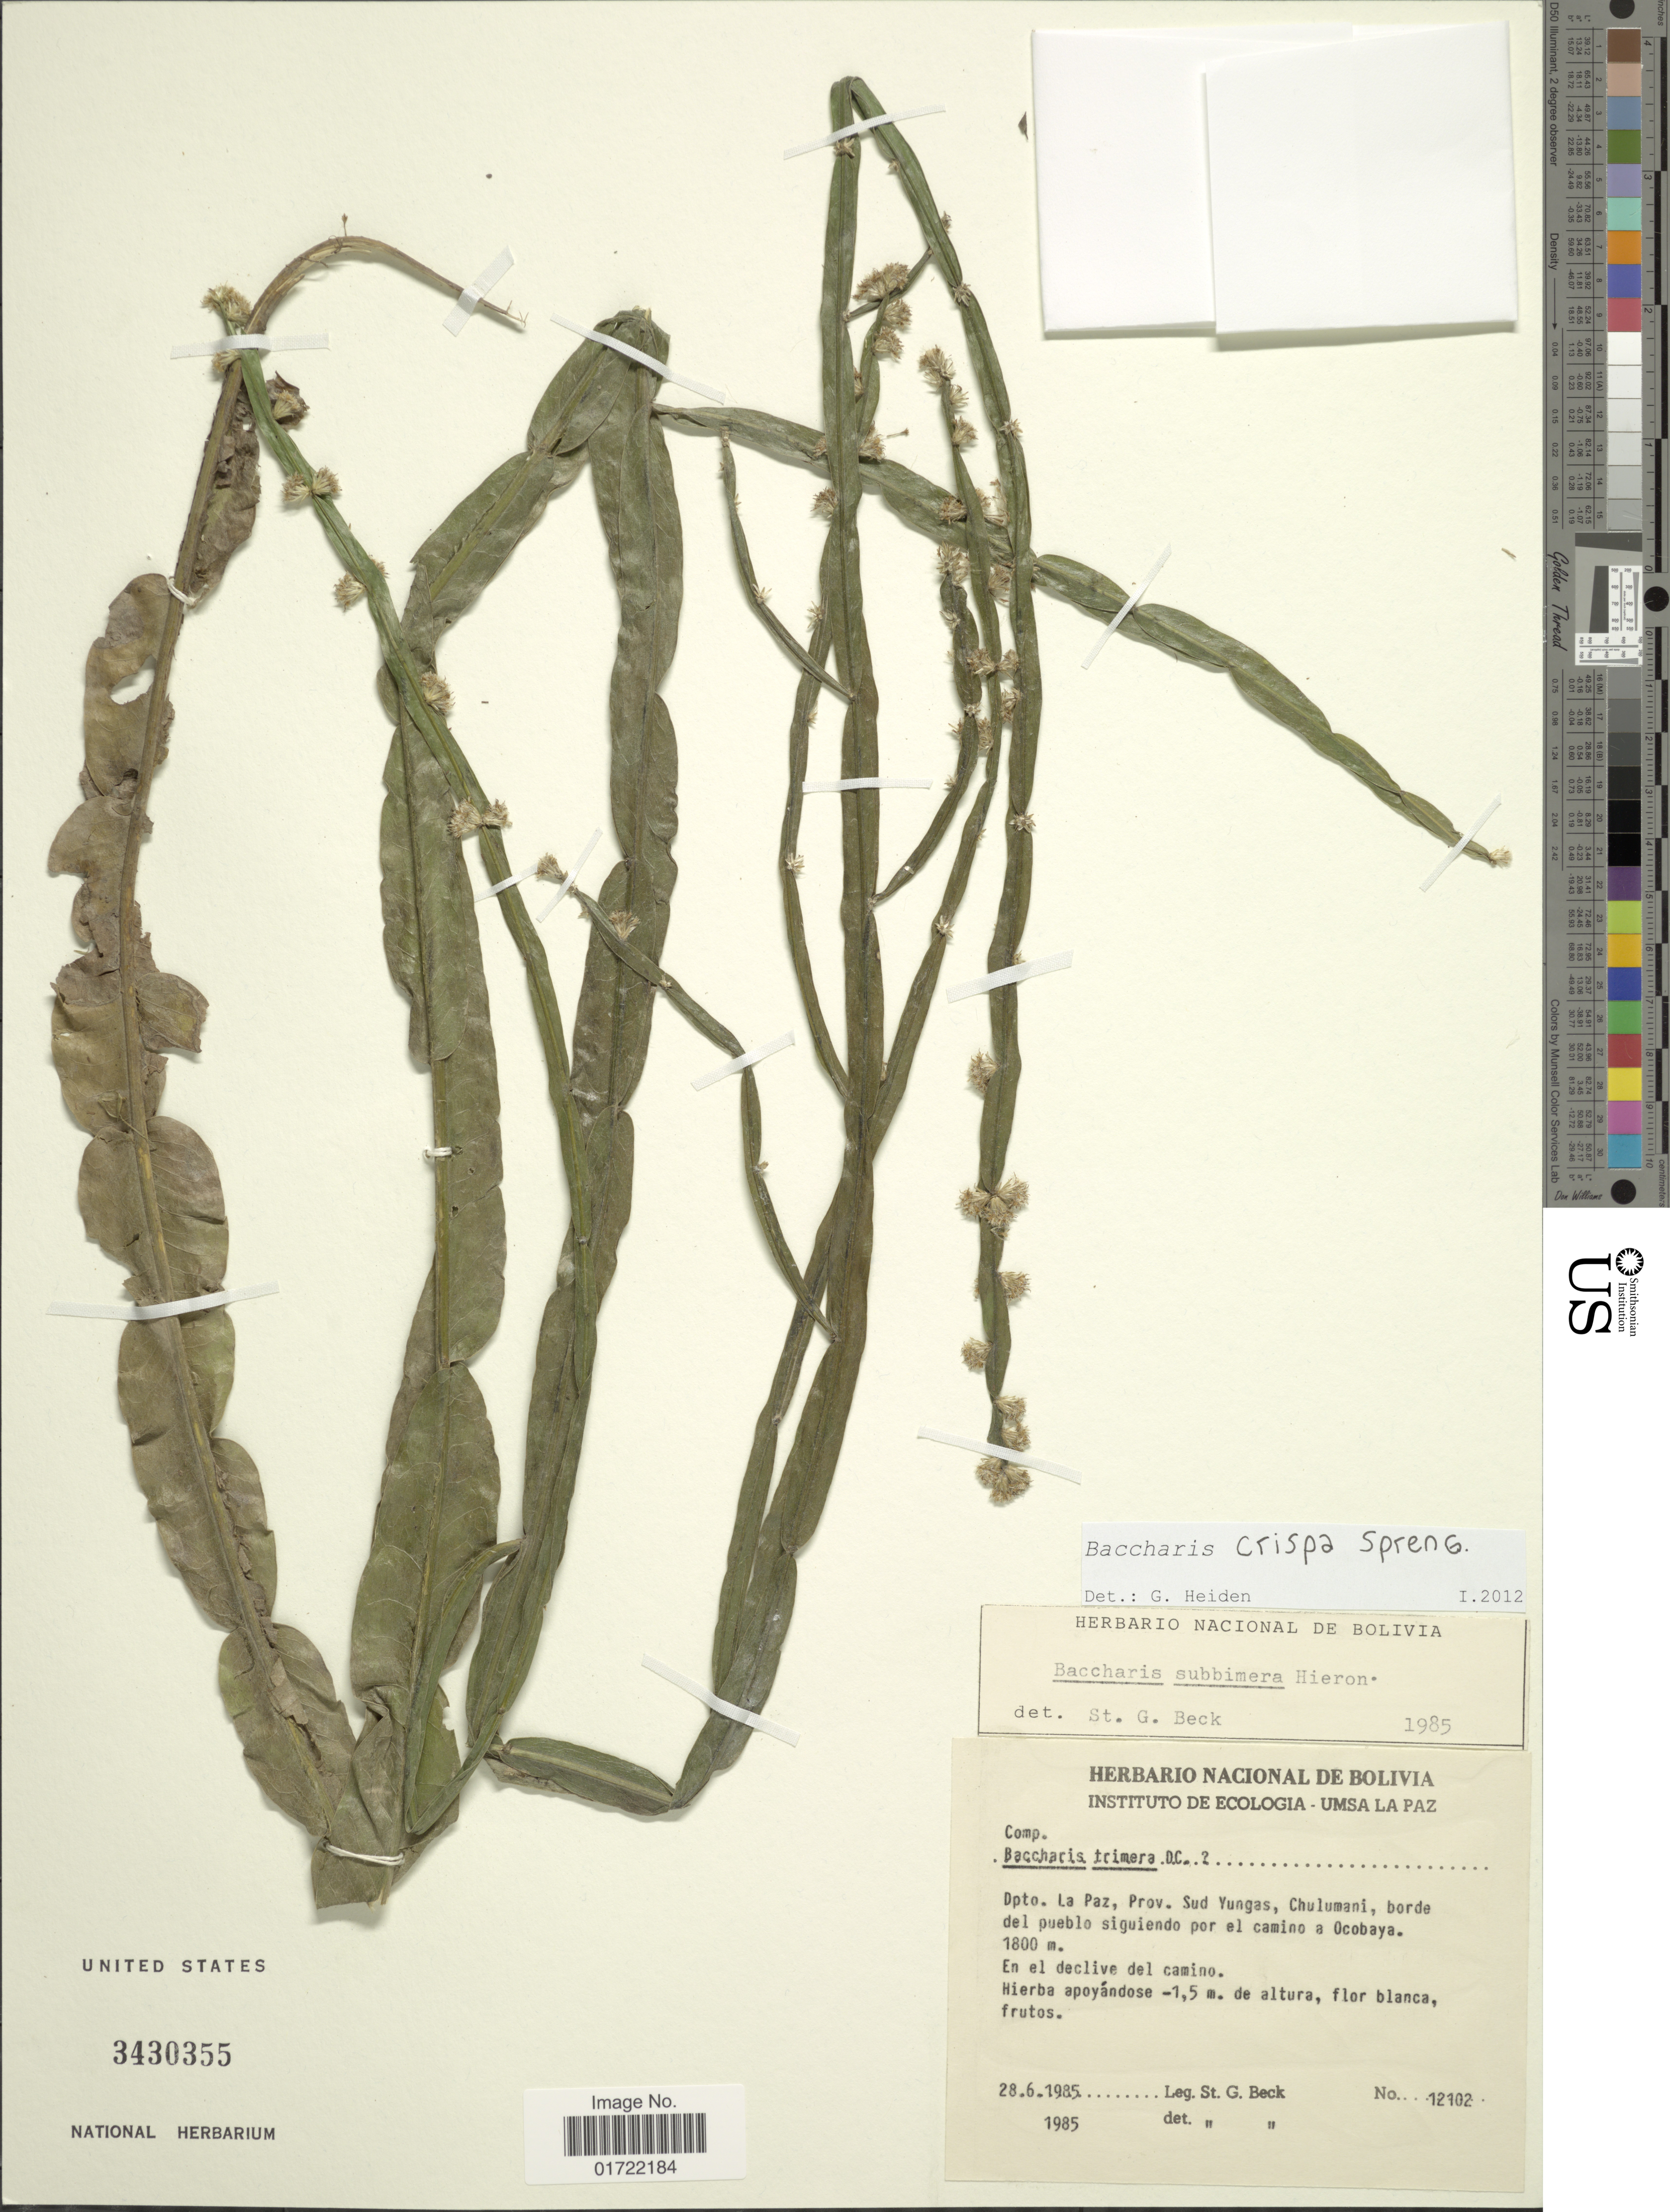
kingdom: Plantae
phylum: Tracheophyta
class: Magnoliopsida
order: Asterales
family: Asteraceae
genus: Baccharis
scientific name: Baccharis crispa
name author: Spreng.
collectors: S. G. Beck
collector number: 12102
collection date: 1985-06-28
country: Bolivia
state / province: La Paz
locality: Dept. La Paz, Prov. Sud Yungas, Chulumani, borde del pueblo sigiendo por el camino a Ocobaya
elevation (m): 1800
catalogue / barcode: US 3430355